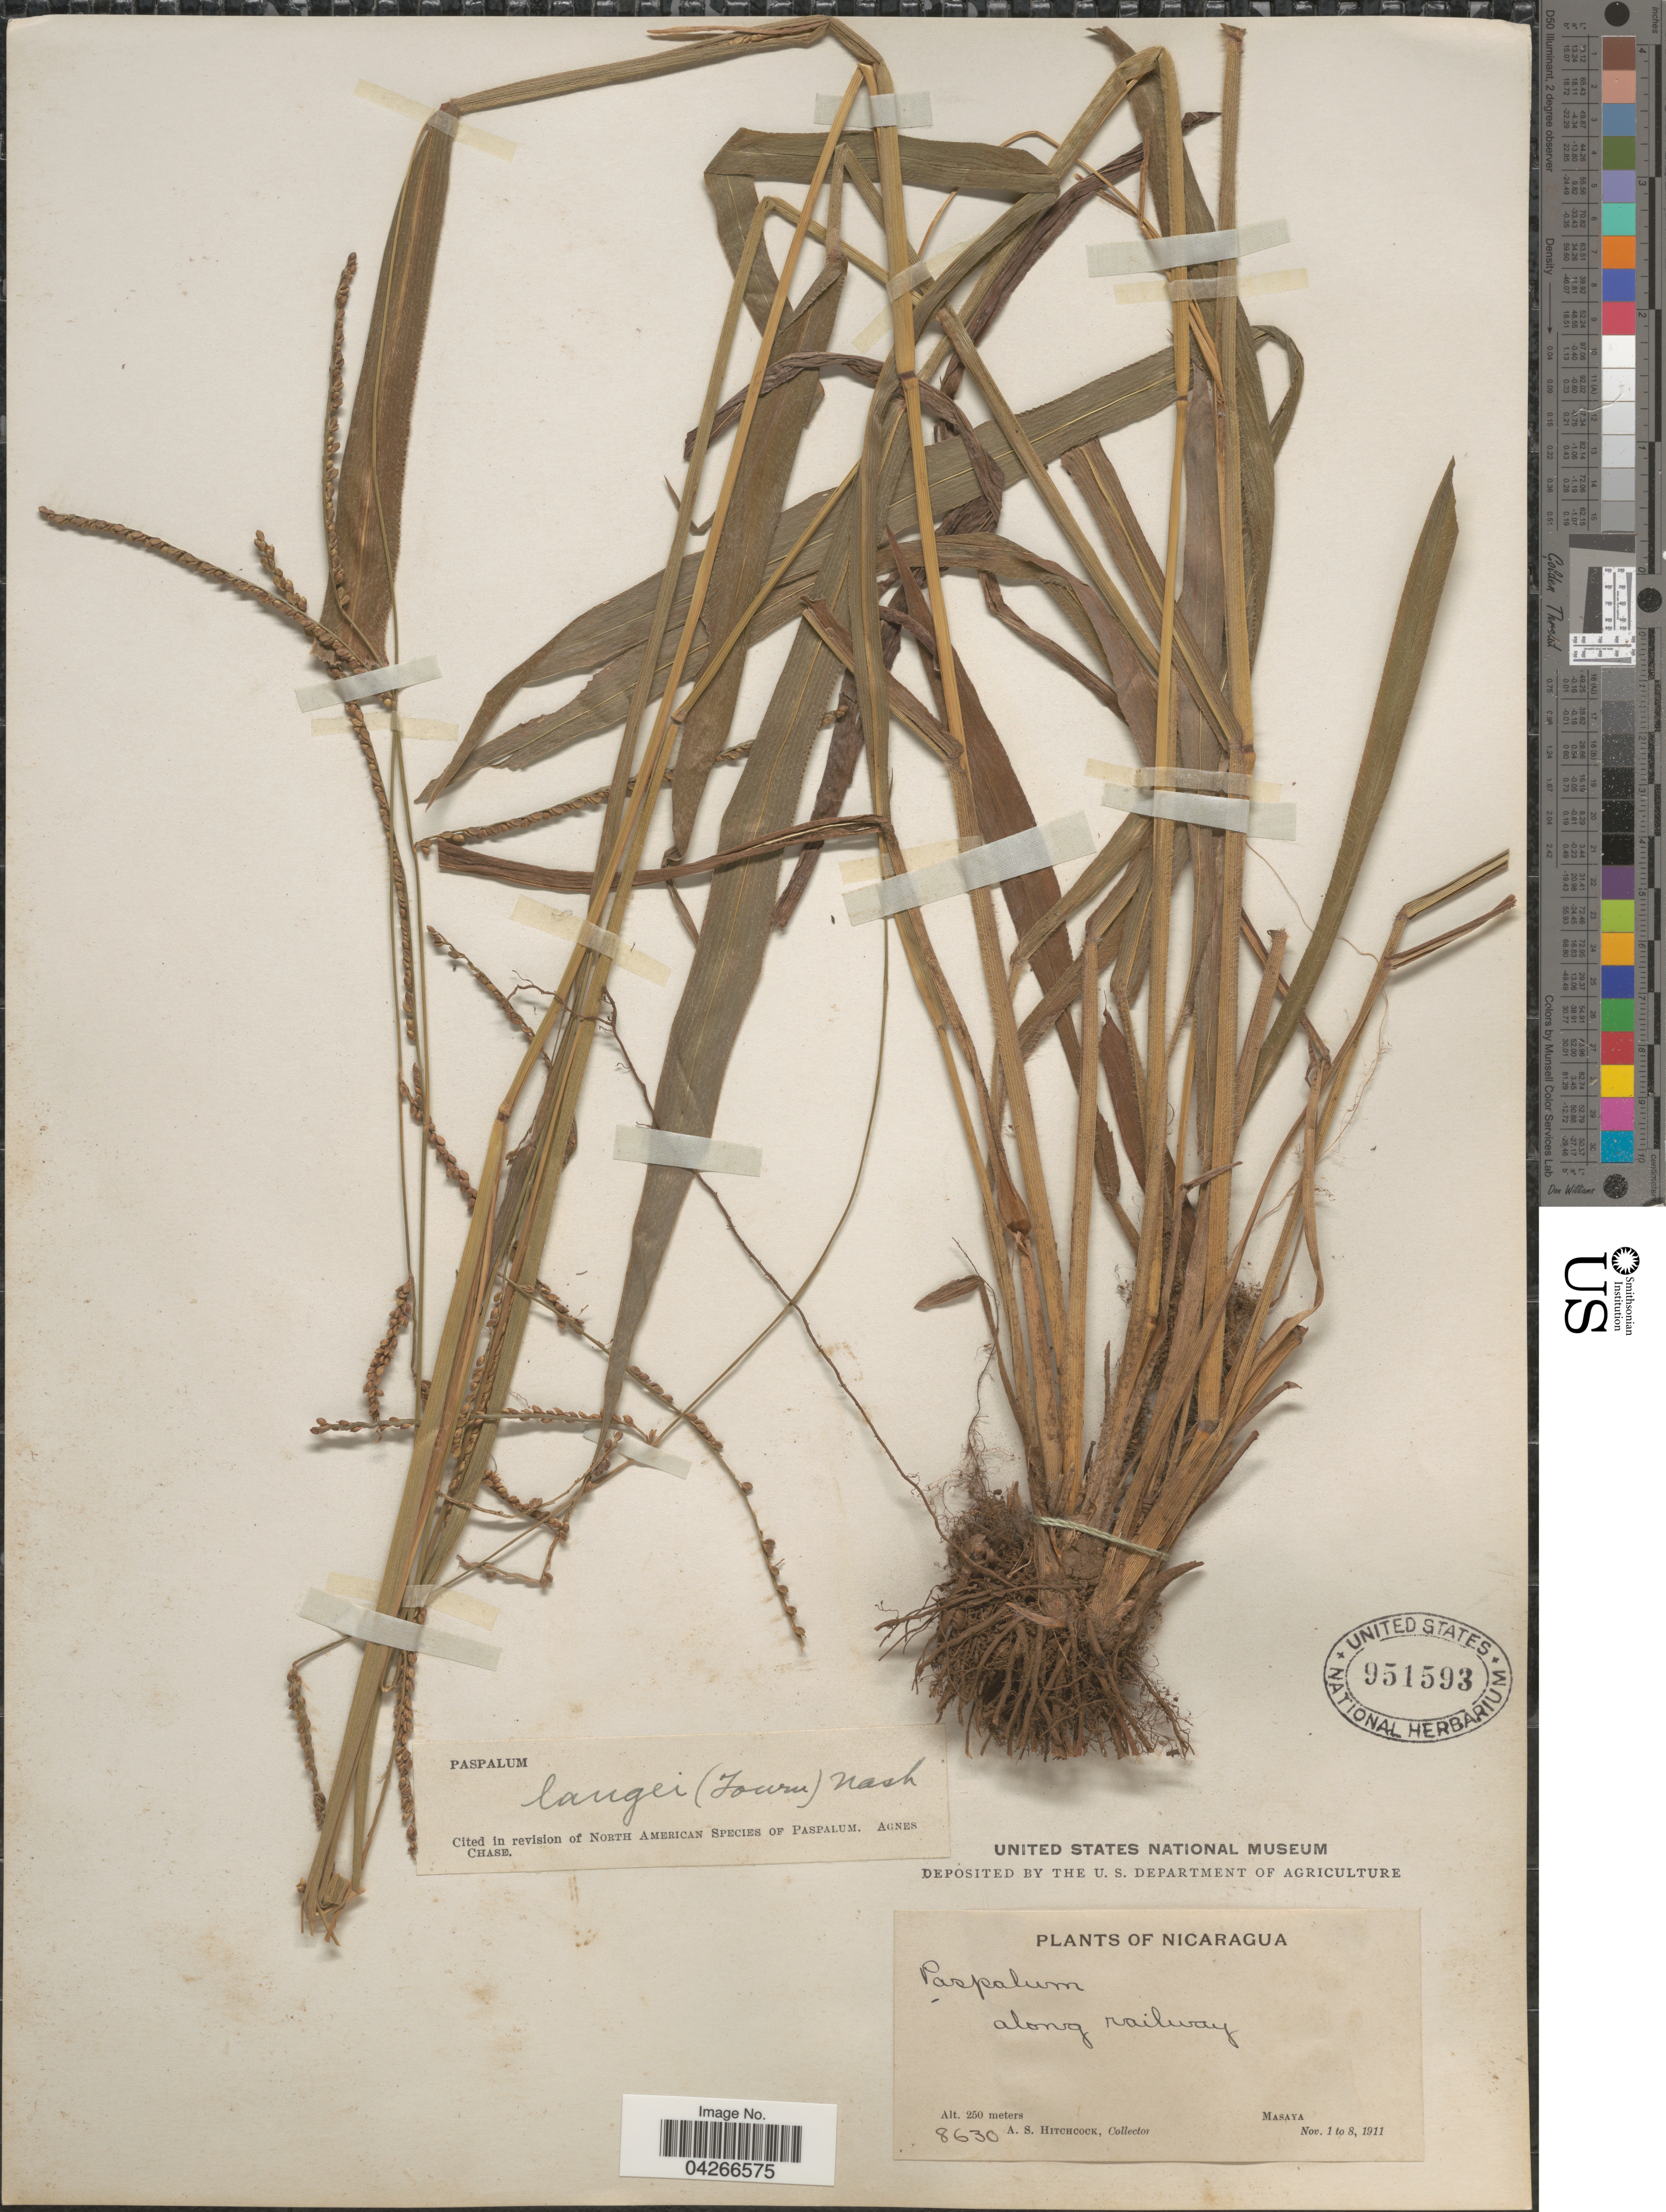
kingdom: Plantae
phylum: Tracheophyta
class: Liliopsida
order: Poales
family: Poaceae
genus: Paspalum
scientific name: Paspalum langei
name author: (E. Fourn.) Nash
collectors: A. S. Hitchcock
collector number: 8630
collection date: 1911-11-01/1911-11-08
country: Nicaragua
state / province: Masaya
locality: Along railway.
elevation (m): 250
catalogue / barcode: US 951593